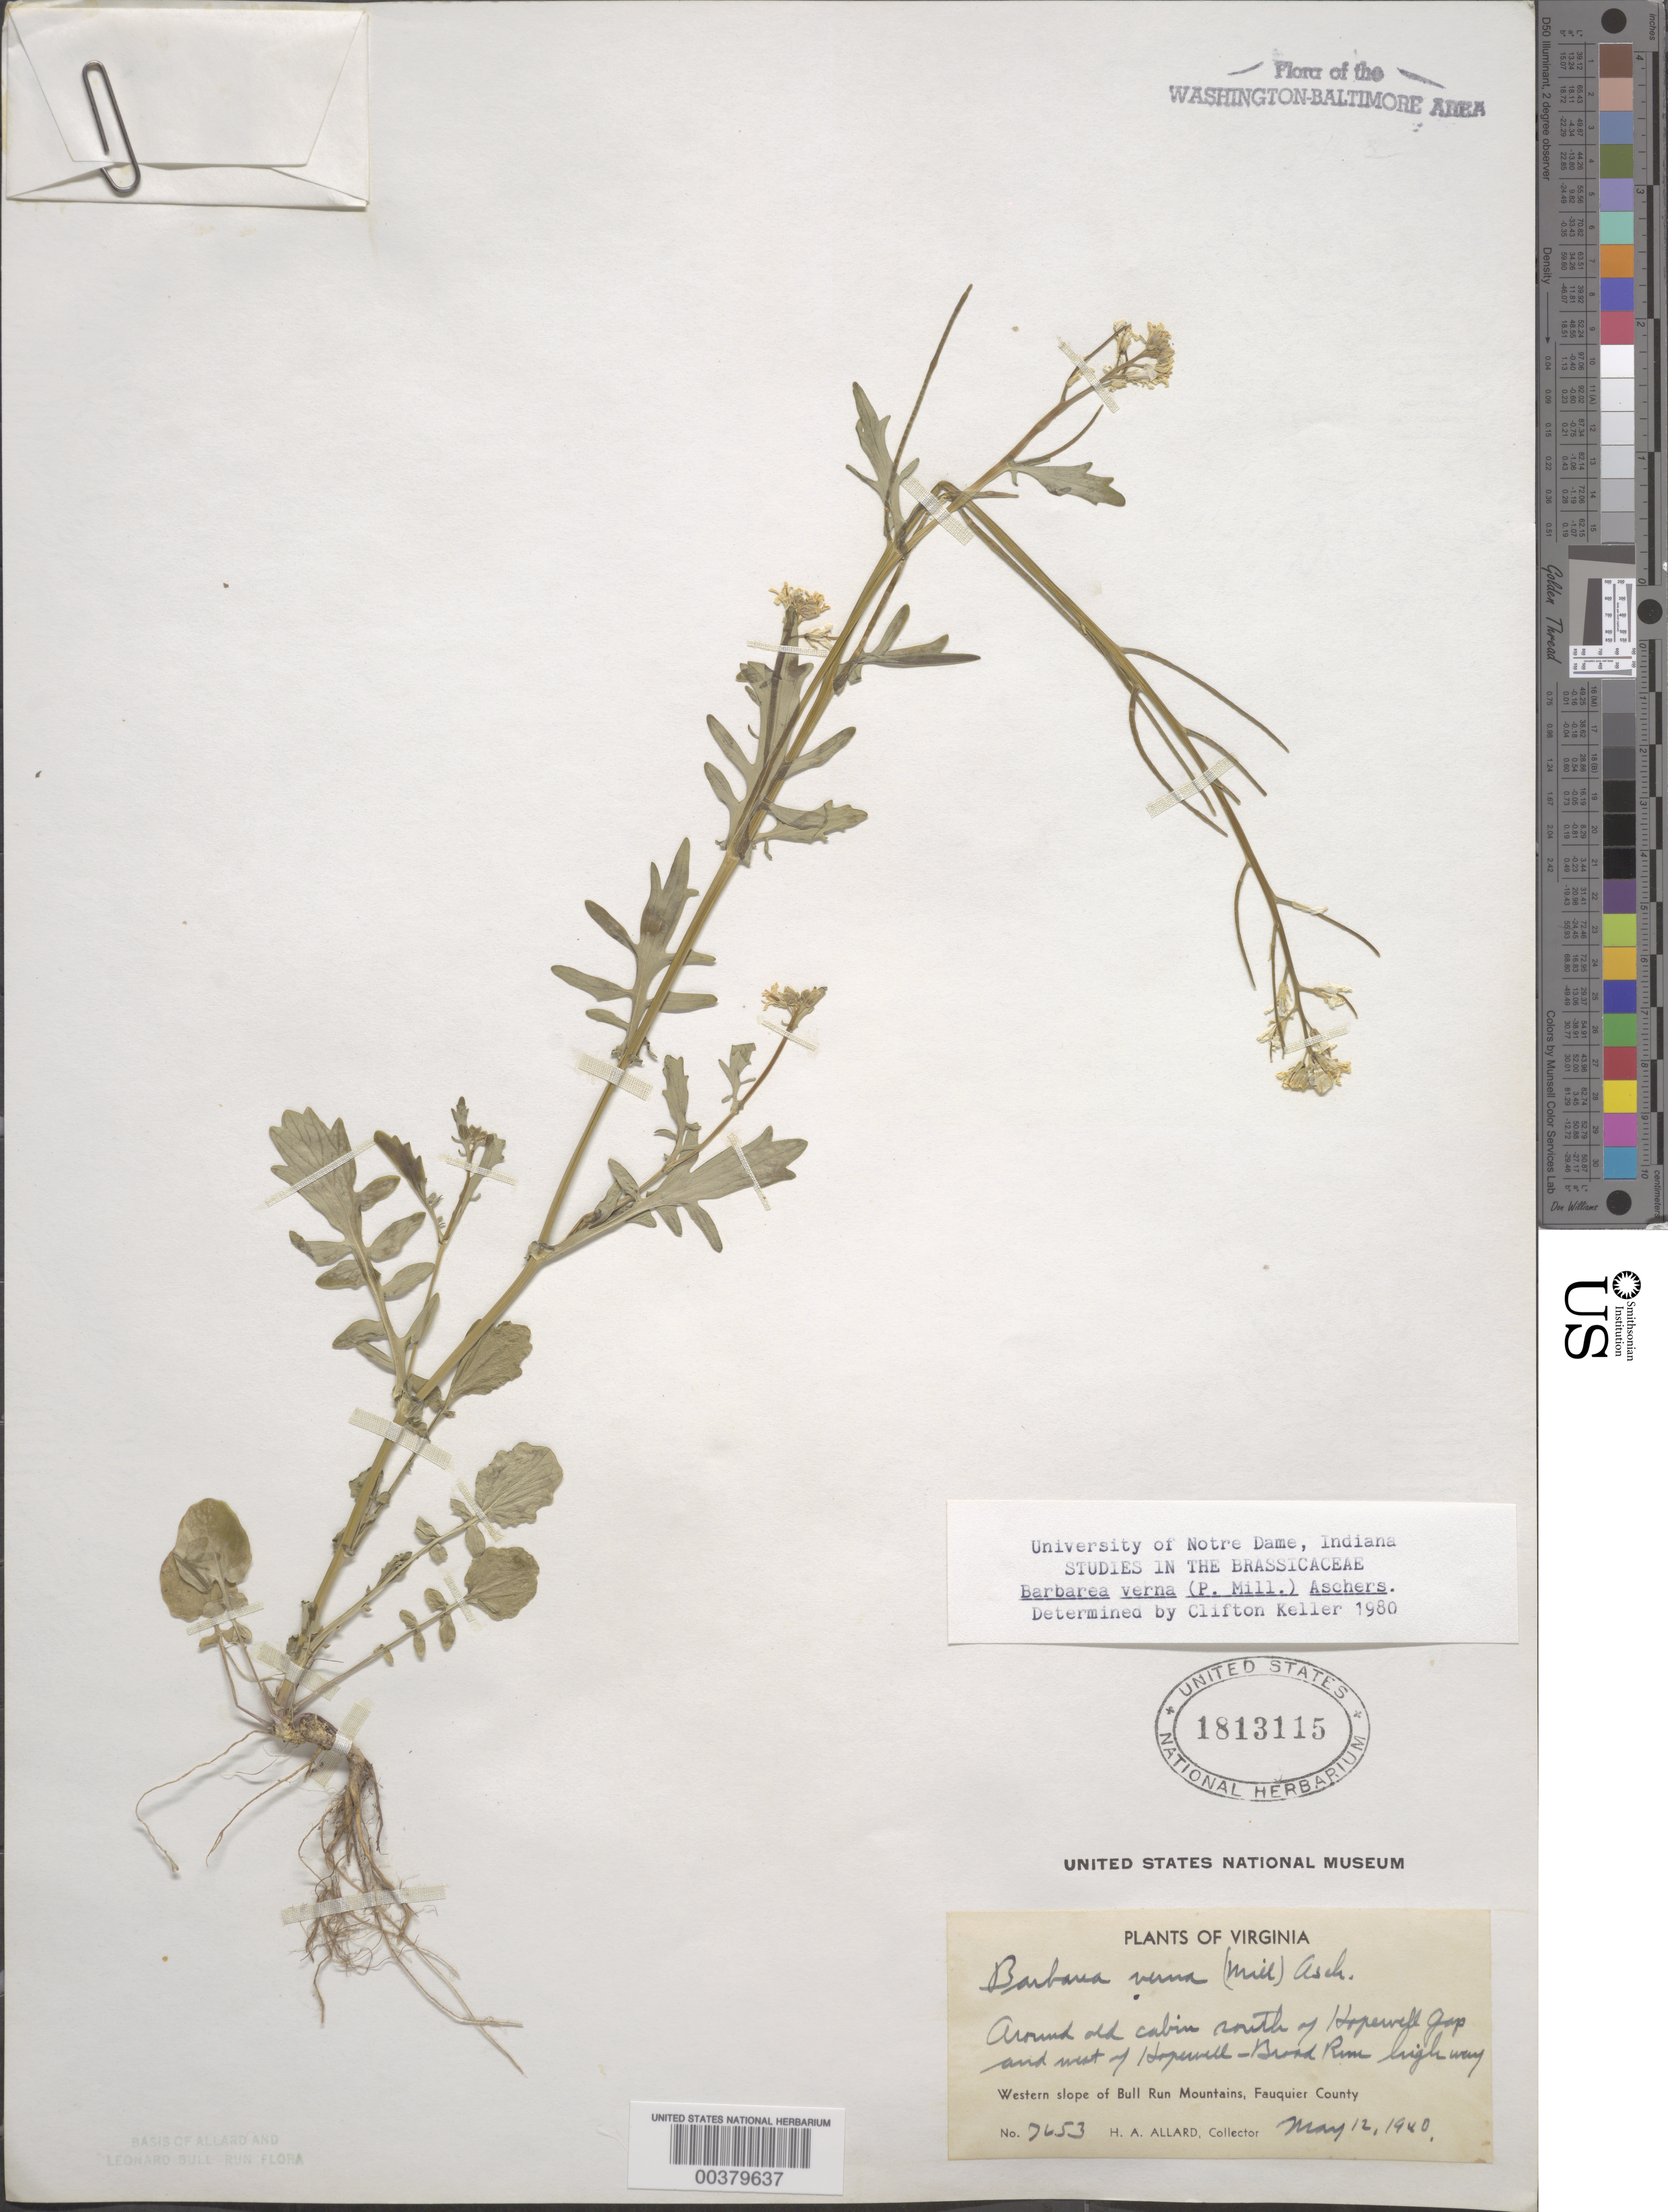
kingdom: Plantae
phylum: Tracheophyta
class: Magnoliopsida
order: Brassicales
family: Brassicaceae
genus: Barbarea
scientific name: Barbarea verna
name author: (Mill.) Asch.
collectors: H. A. Allard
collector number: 7653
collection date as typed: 12 May 1940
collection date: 1940-05-12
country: United States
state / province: Virginia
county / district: Fauquier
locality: South of Hopewell Gap and west of Hopewell Broad Run Highway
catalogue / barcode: US 1813115